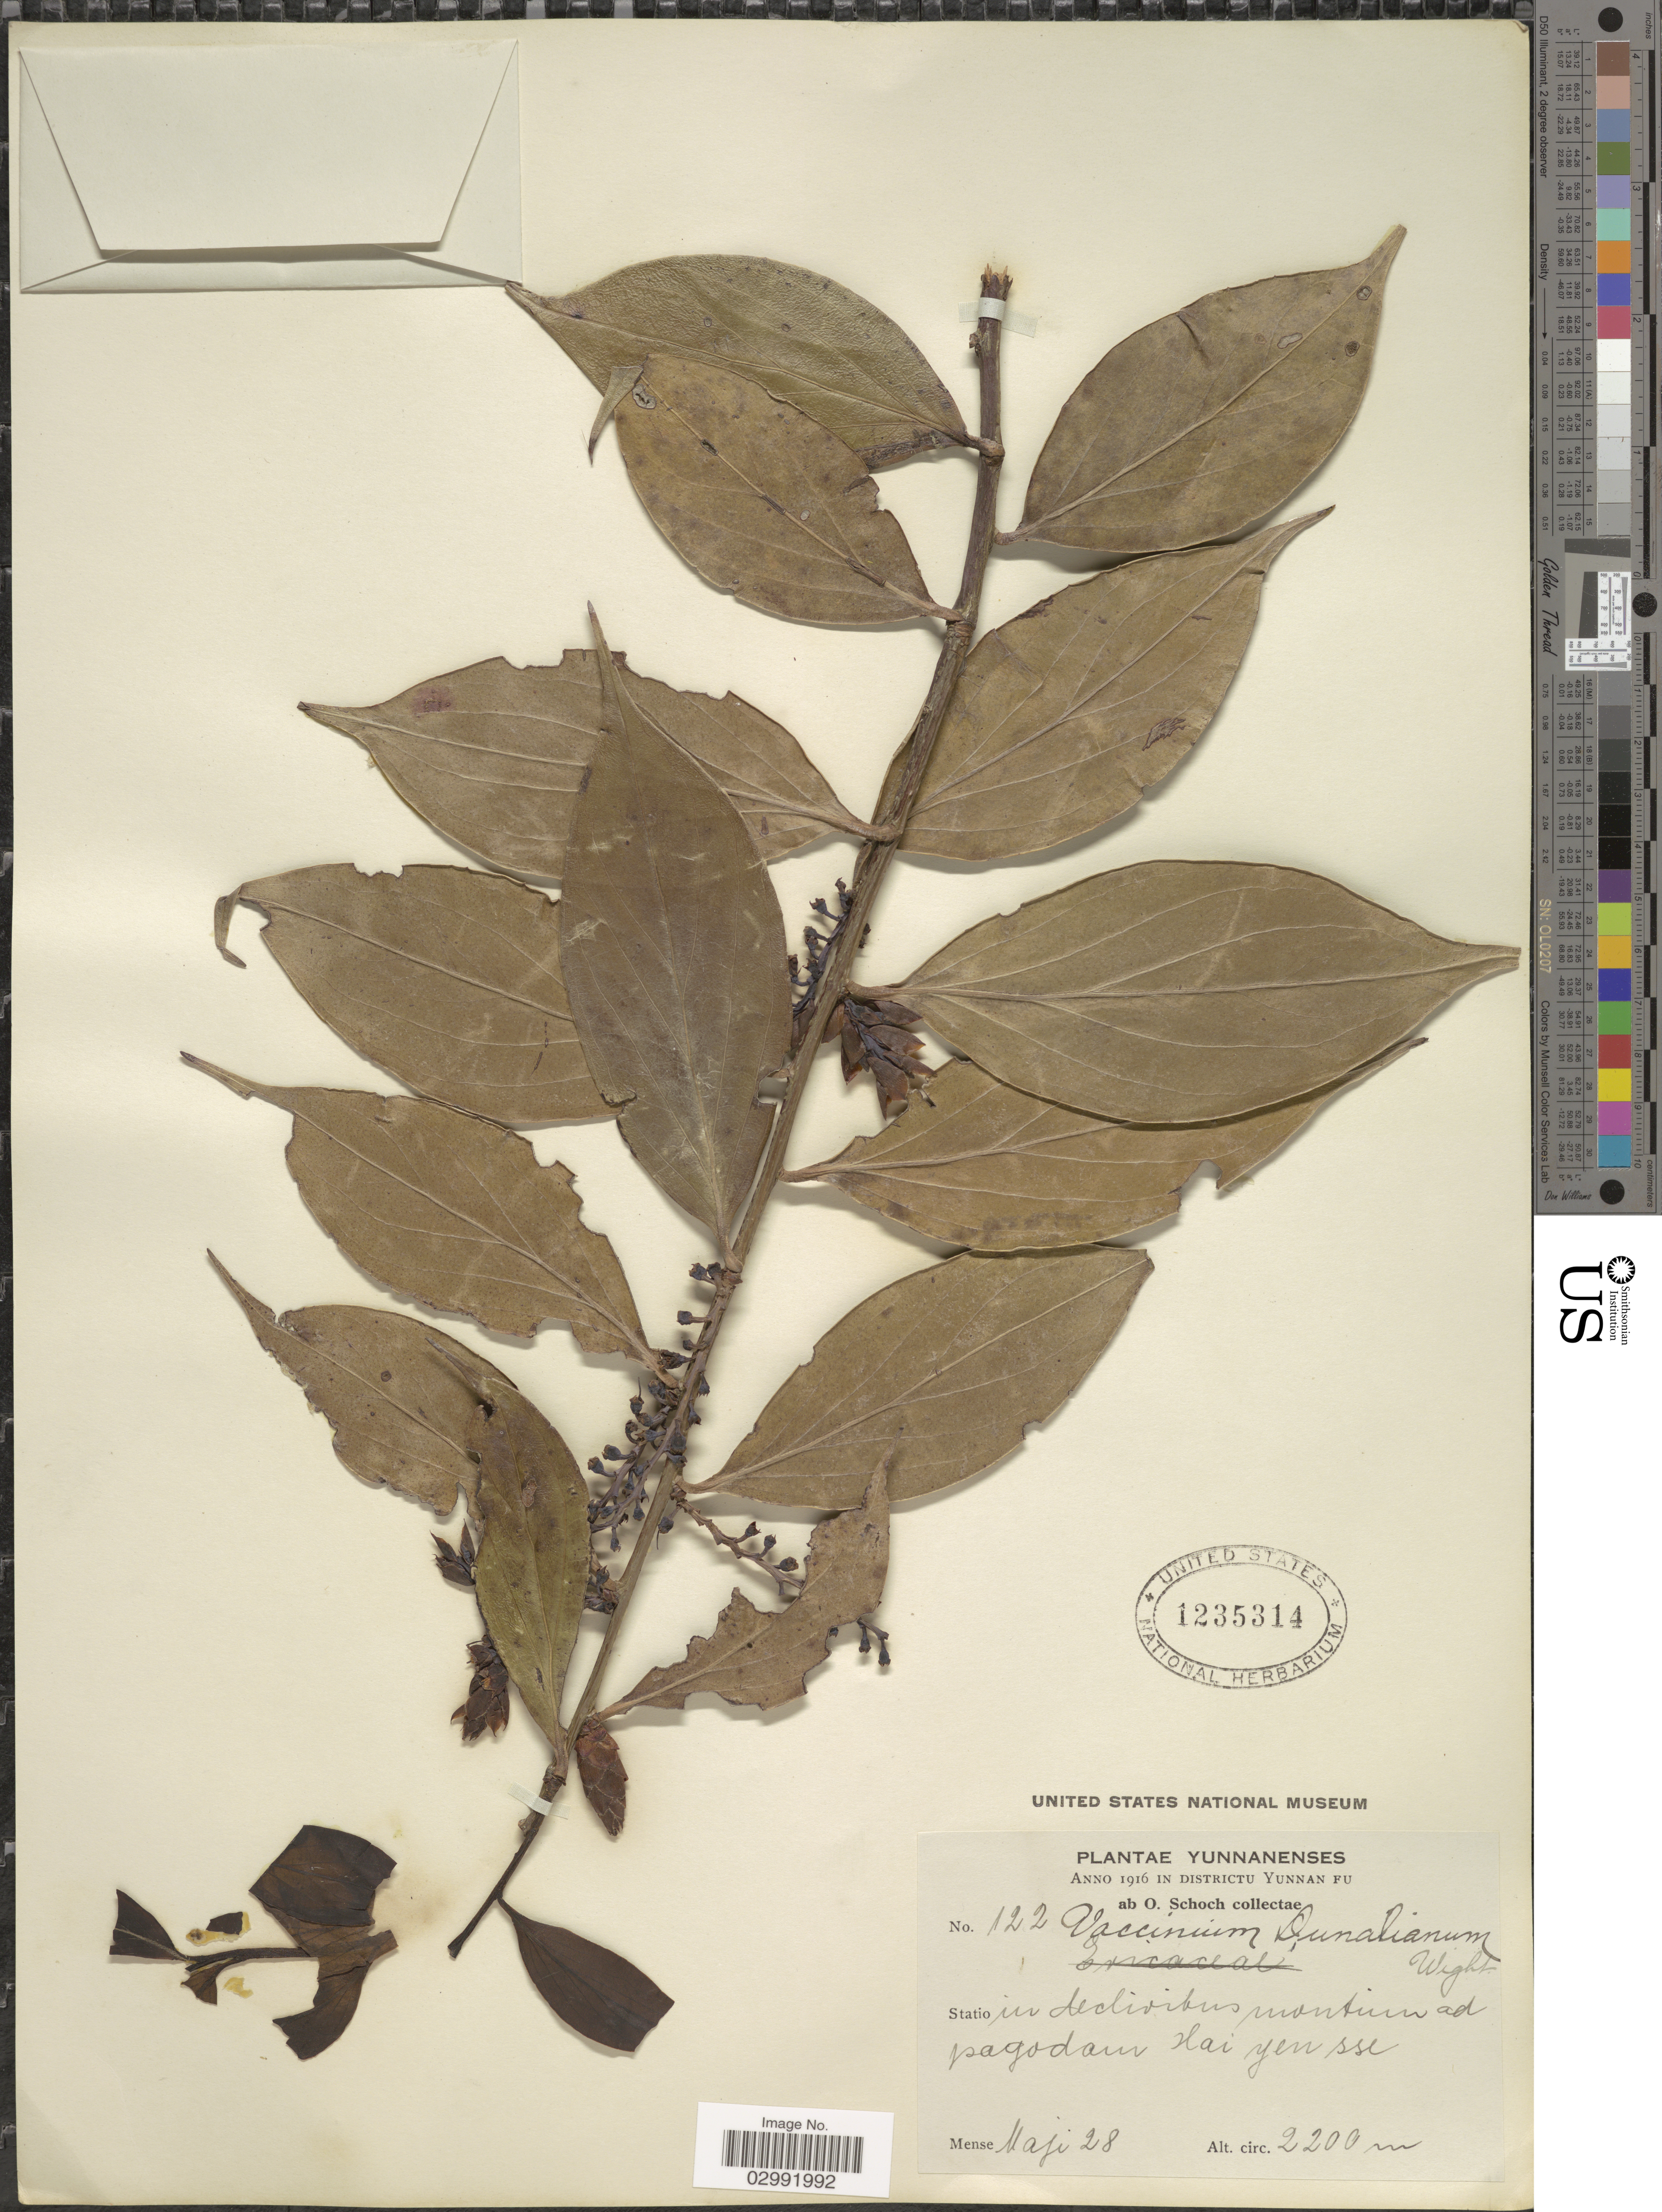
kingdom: Plantae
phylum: Tracheophyta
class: Magnoliopsida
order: Ericales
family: Ericaceae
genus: Vaccinium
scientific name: Vaccinium dunalianum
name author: Wight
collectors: O. Schoch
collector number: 122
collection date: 1916-05-28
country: China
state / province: Yunnan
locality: In Districtu Yunnan Fu. Statio in declivibus montium ad pagodam Hai yen sse.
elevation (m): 2200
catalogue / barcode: US 1235314